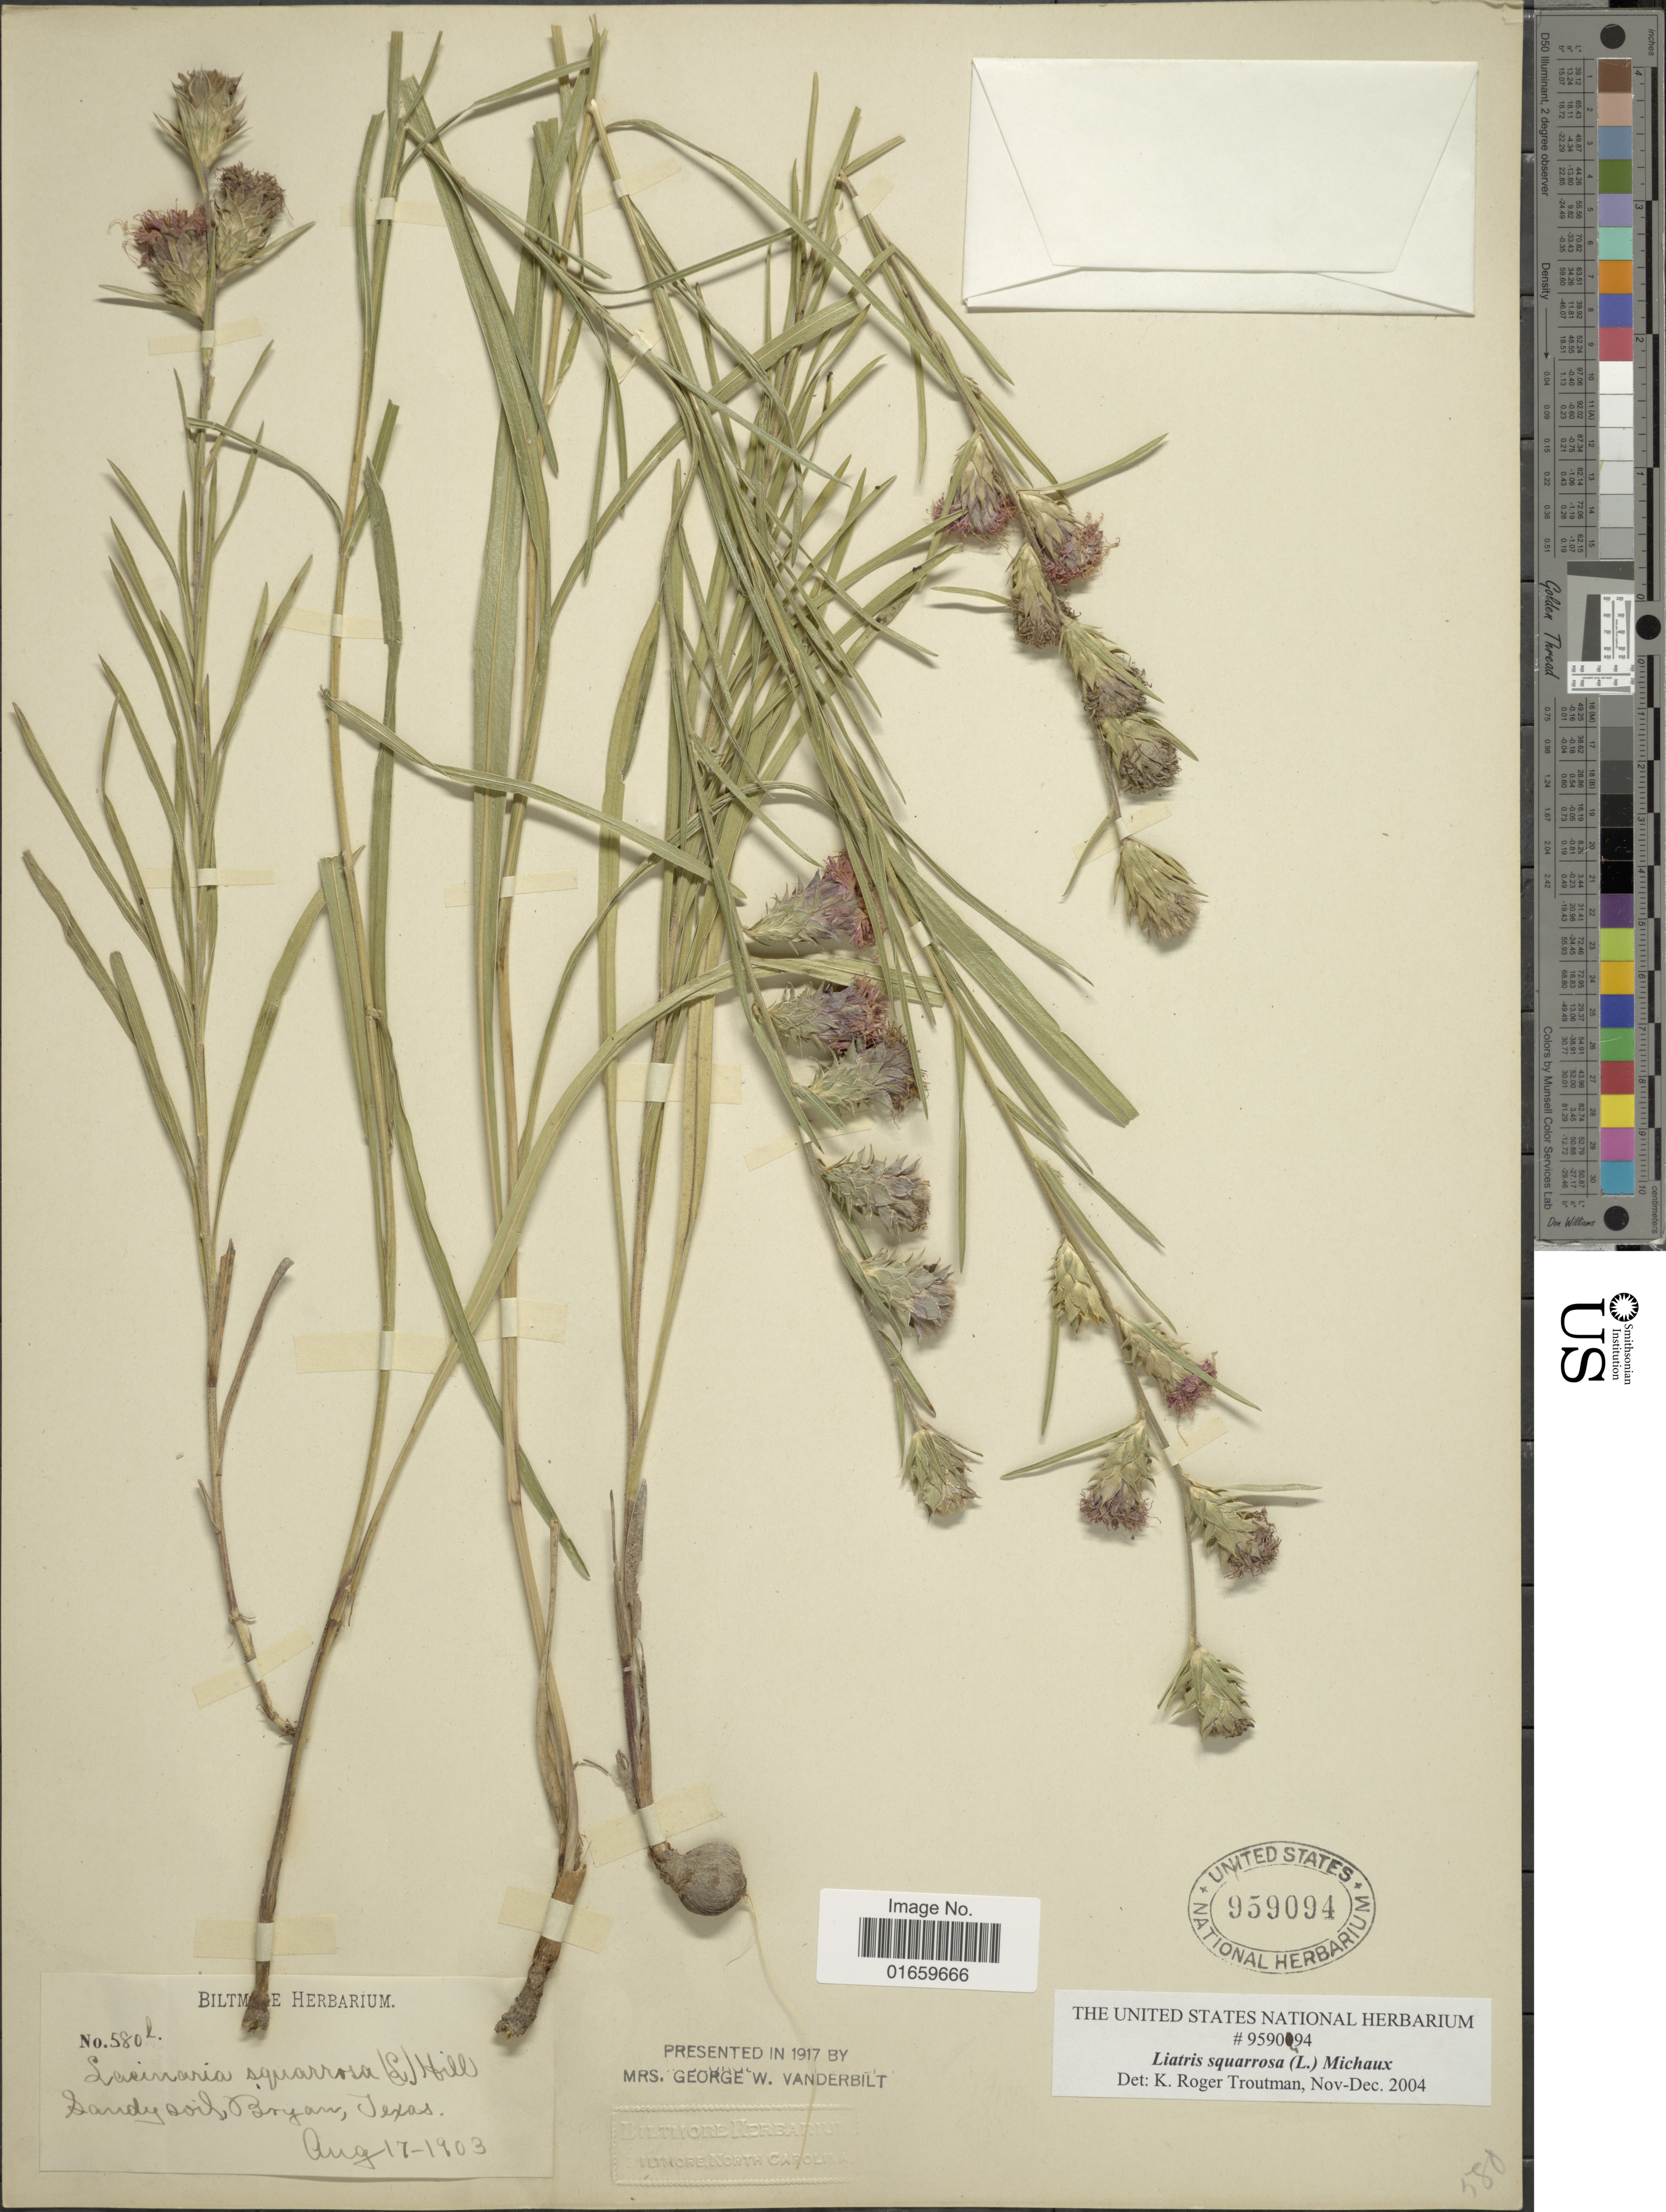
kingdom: Plantae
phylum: Tracheophyta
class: Magnoliopsida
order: Asterales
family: Asteraceae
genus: Liatris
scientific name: Liatris squarrosa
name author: (L.) Michx.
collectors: ex herb. Biltmore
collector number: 580l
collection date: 1903-08-17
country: United States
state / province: Texas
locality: Bryan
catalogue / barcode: US 959094